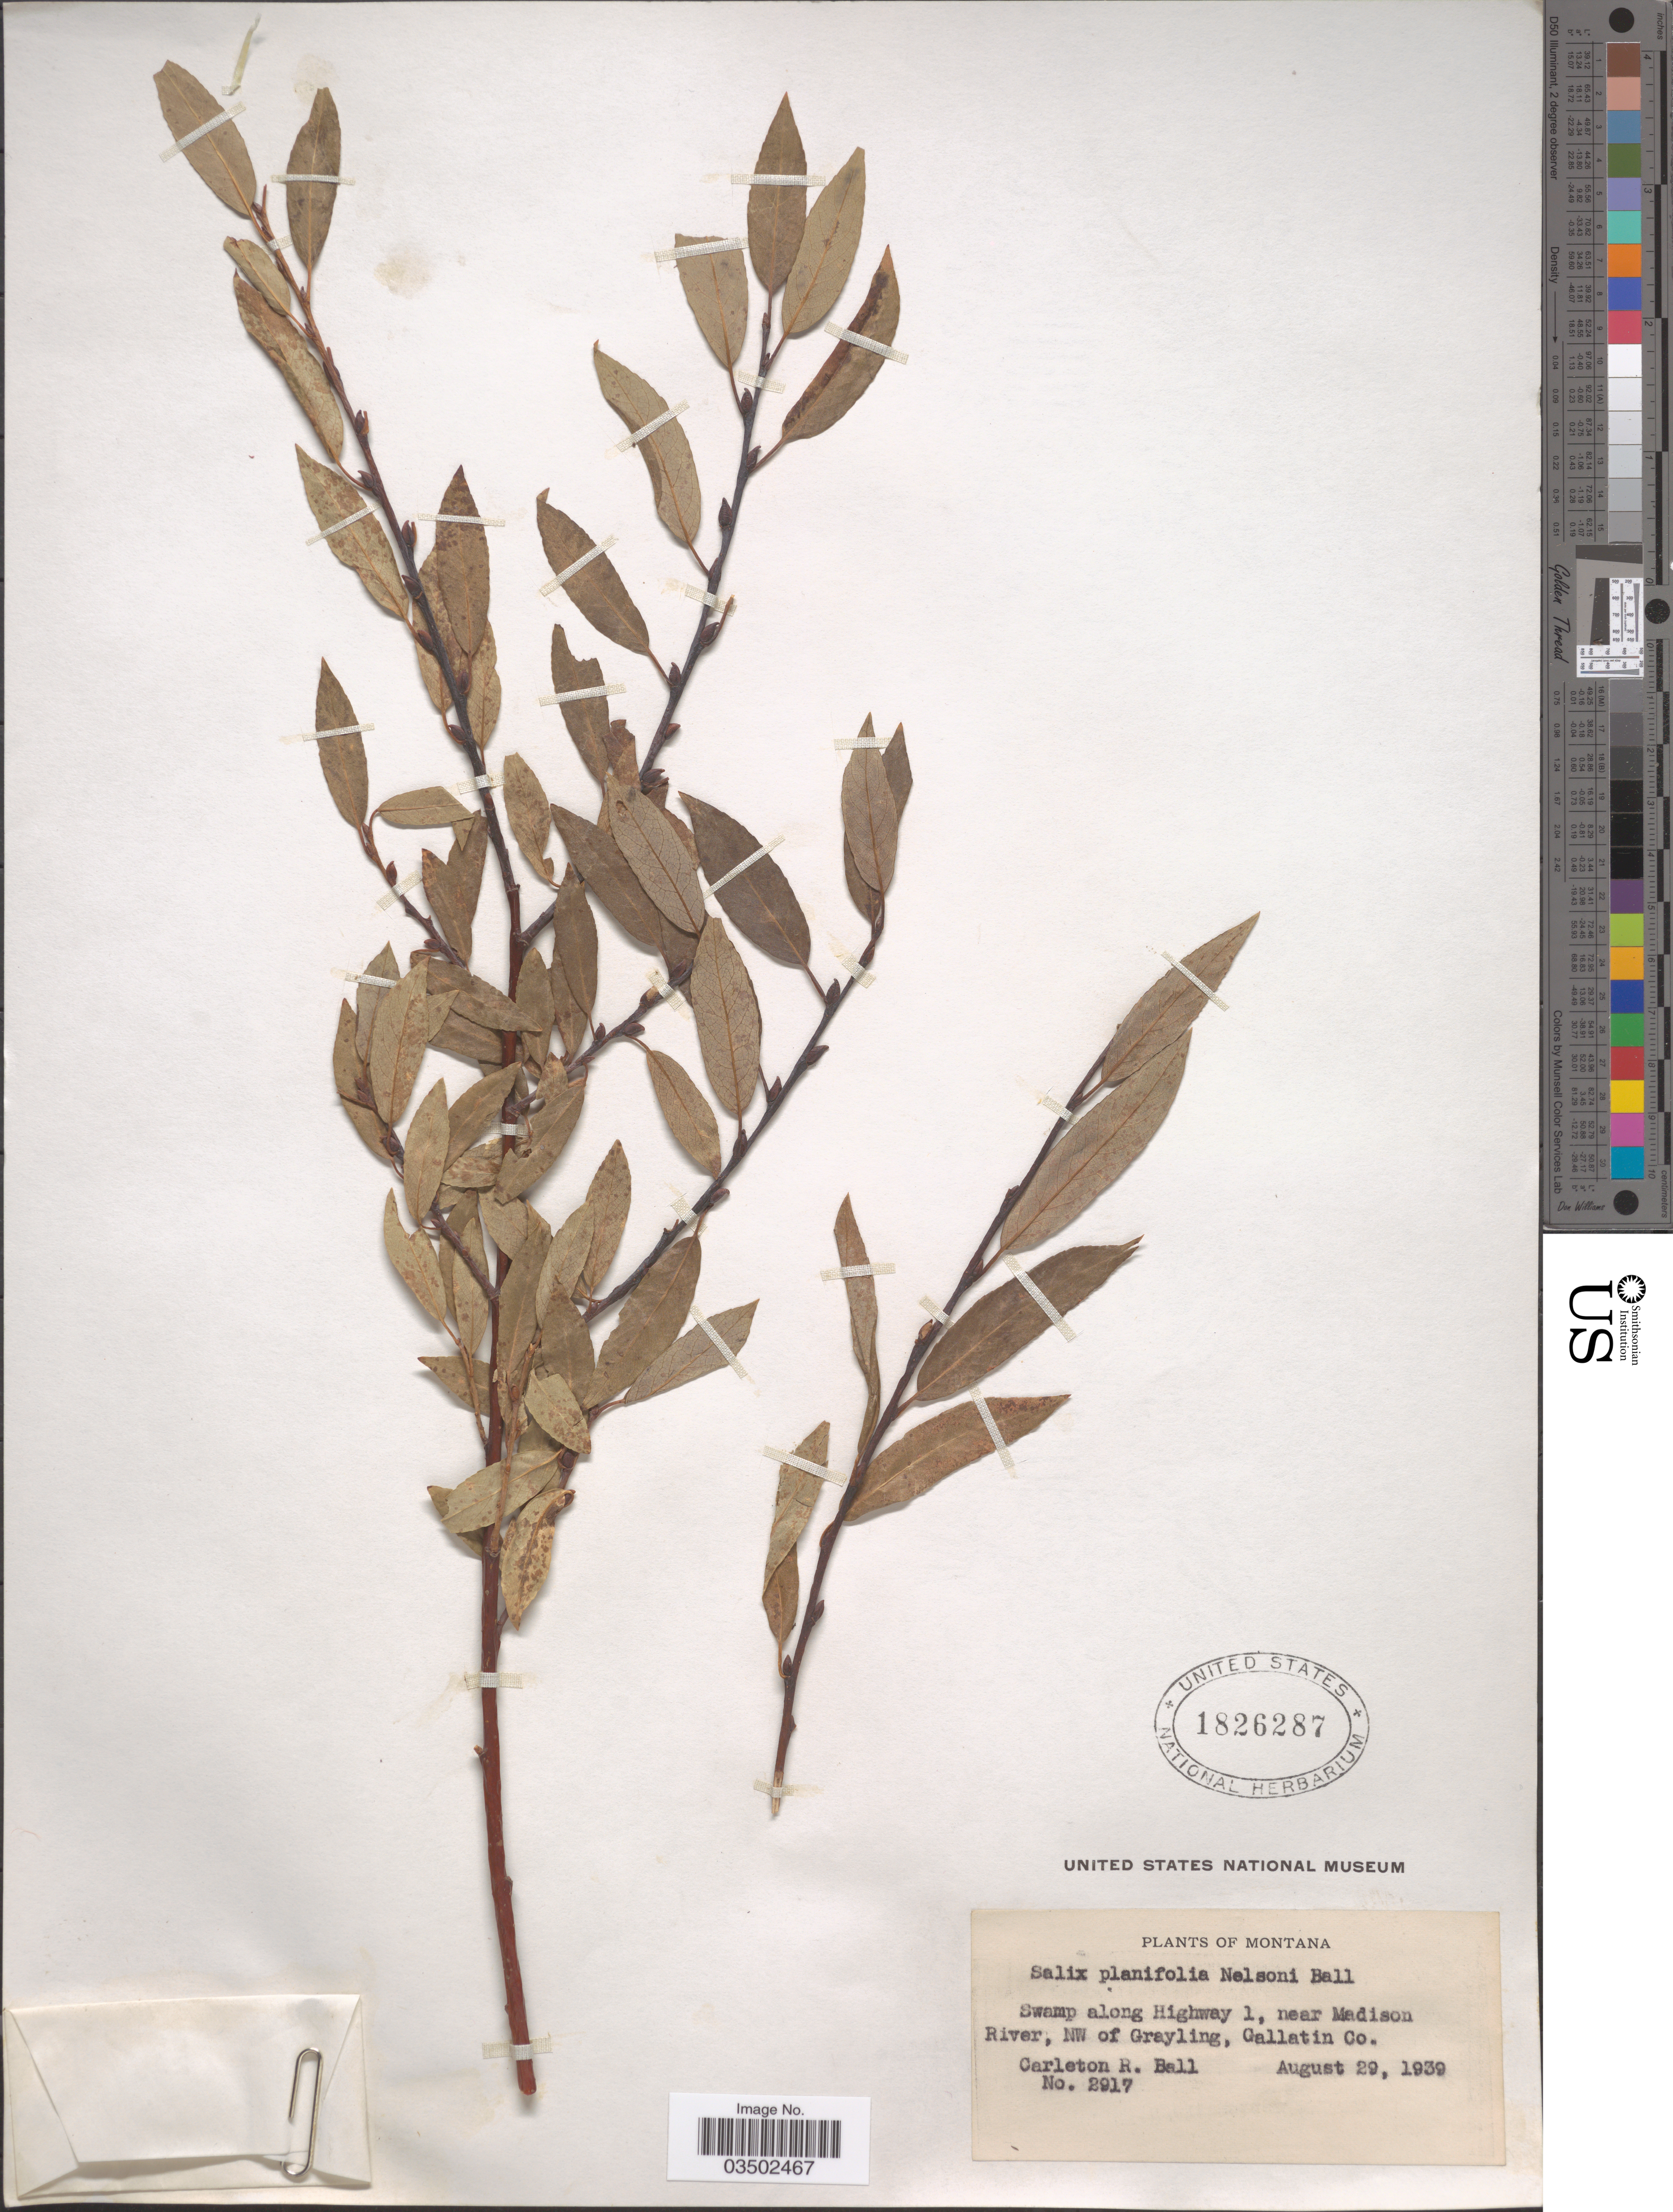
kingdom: Plantae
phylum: Tracheophyta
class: Magnoliopsida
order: Malpighiales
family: Salicaceae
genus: Salix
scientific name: Salix planifolia var. nelsonii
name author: (C.R. Ball) C.R. Ball ex E.C. Sm. bis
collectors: C. R. Ball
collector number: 2917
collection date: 1939-08-29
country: United States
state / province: Montana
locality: Swamp along Highway 1, near Madison River, NW of Grayling, Gallatin Co.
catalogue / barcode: US 1826287